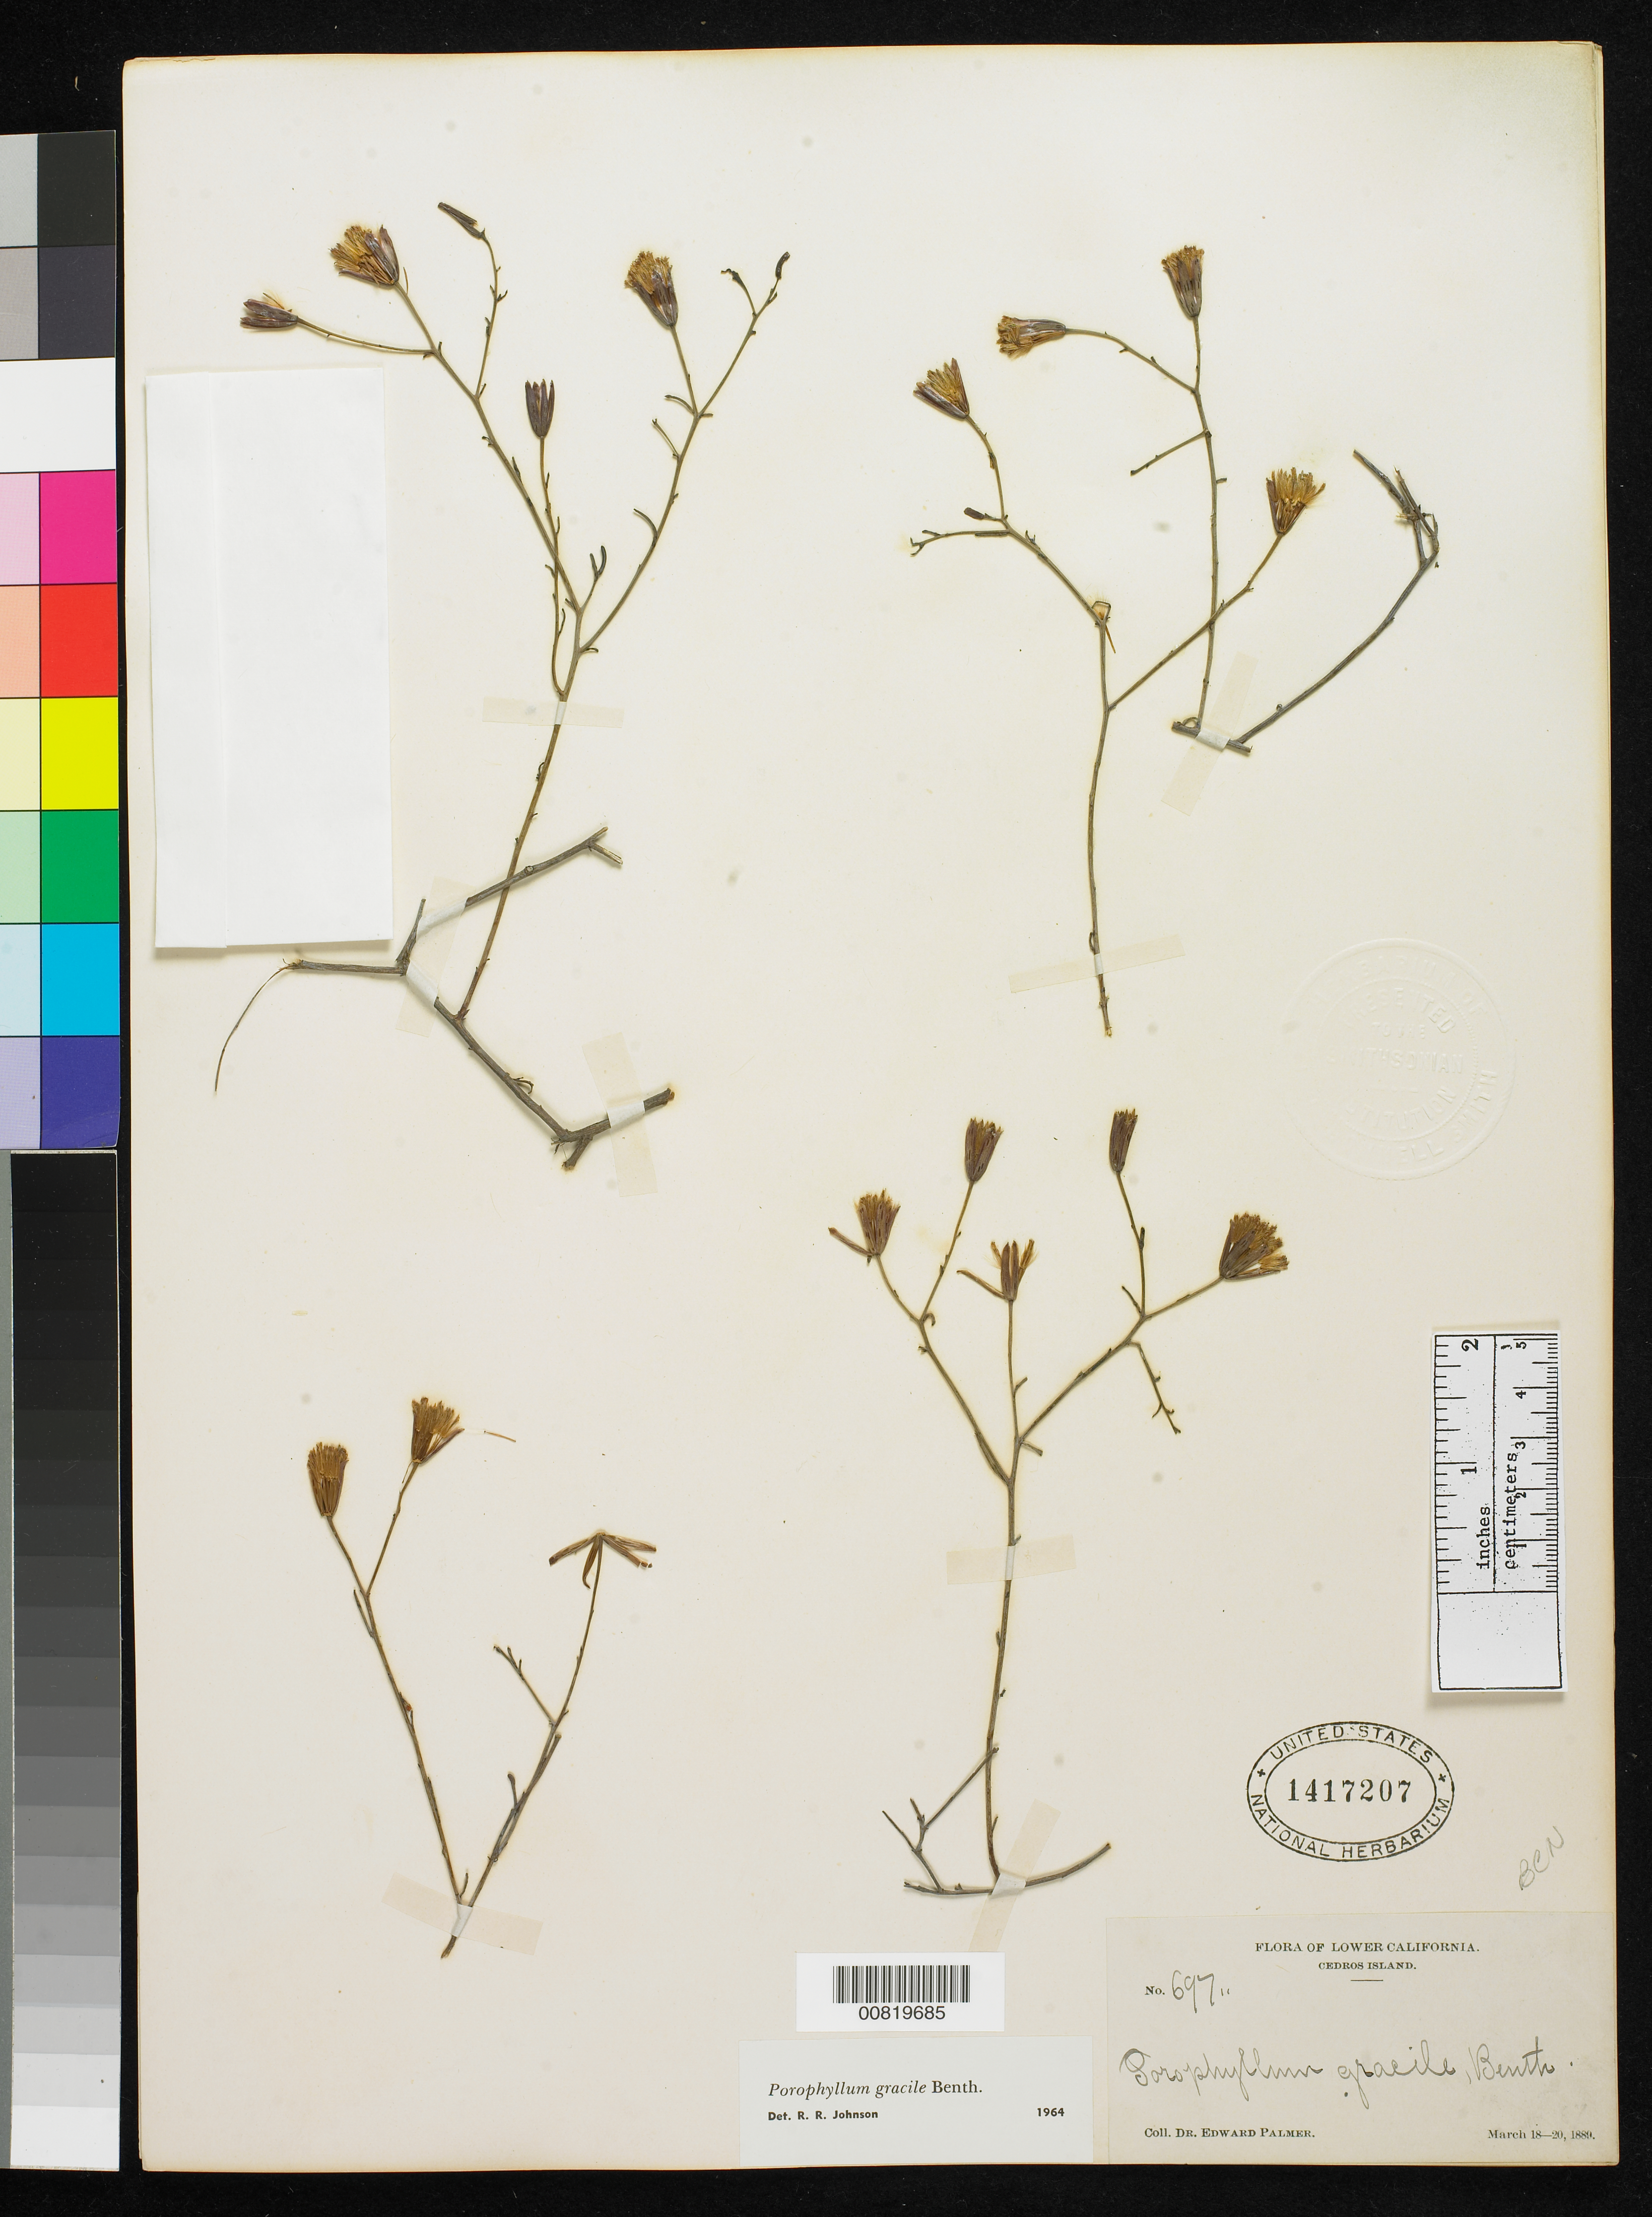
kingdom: Plantae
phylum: Tracheophyta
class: Magnoliopsida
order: Asterales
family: Asteraceae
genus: Porophyllum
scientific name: Porophyllum gracile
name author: Benth.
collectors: E. Palmer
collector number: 697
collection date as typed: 18 Mar 1889 to 20 Mar 1889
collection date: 1889-03-18/1889-03-20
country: Mexico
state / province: Baja California Norte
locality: Cedros Island, Baja California.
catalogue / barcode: US 1417207